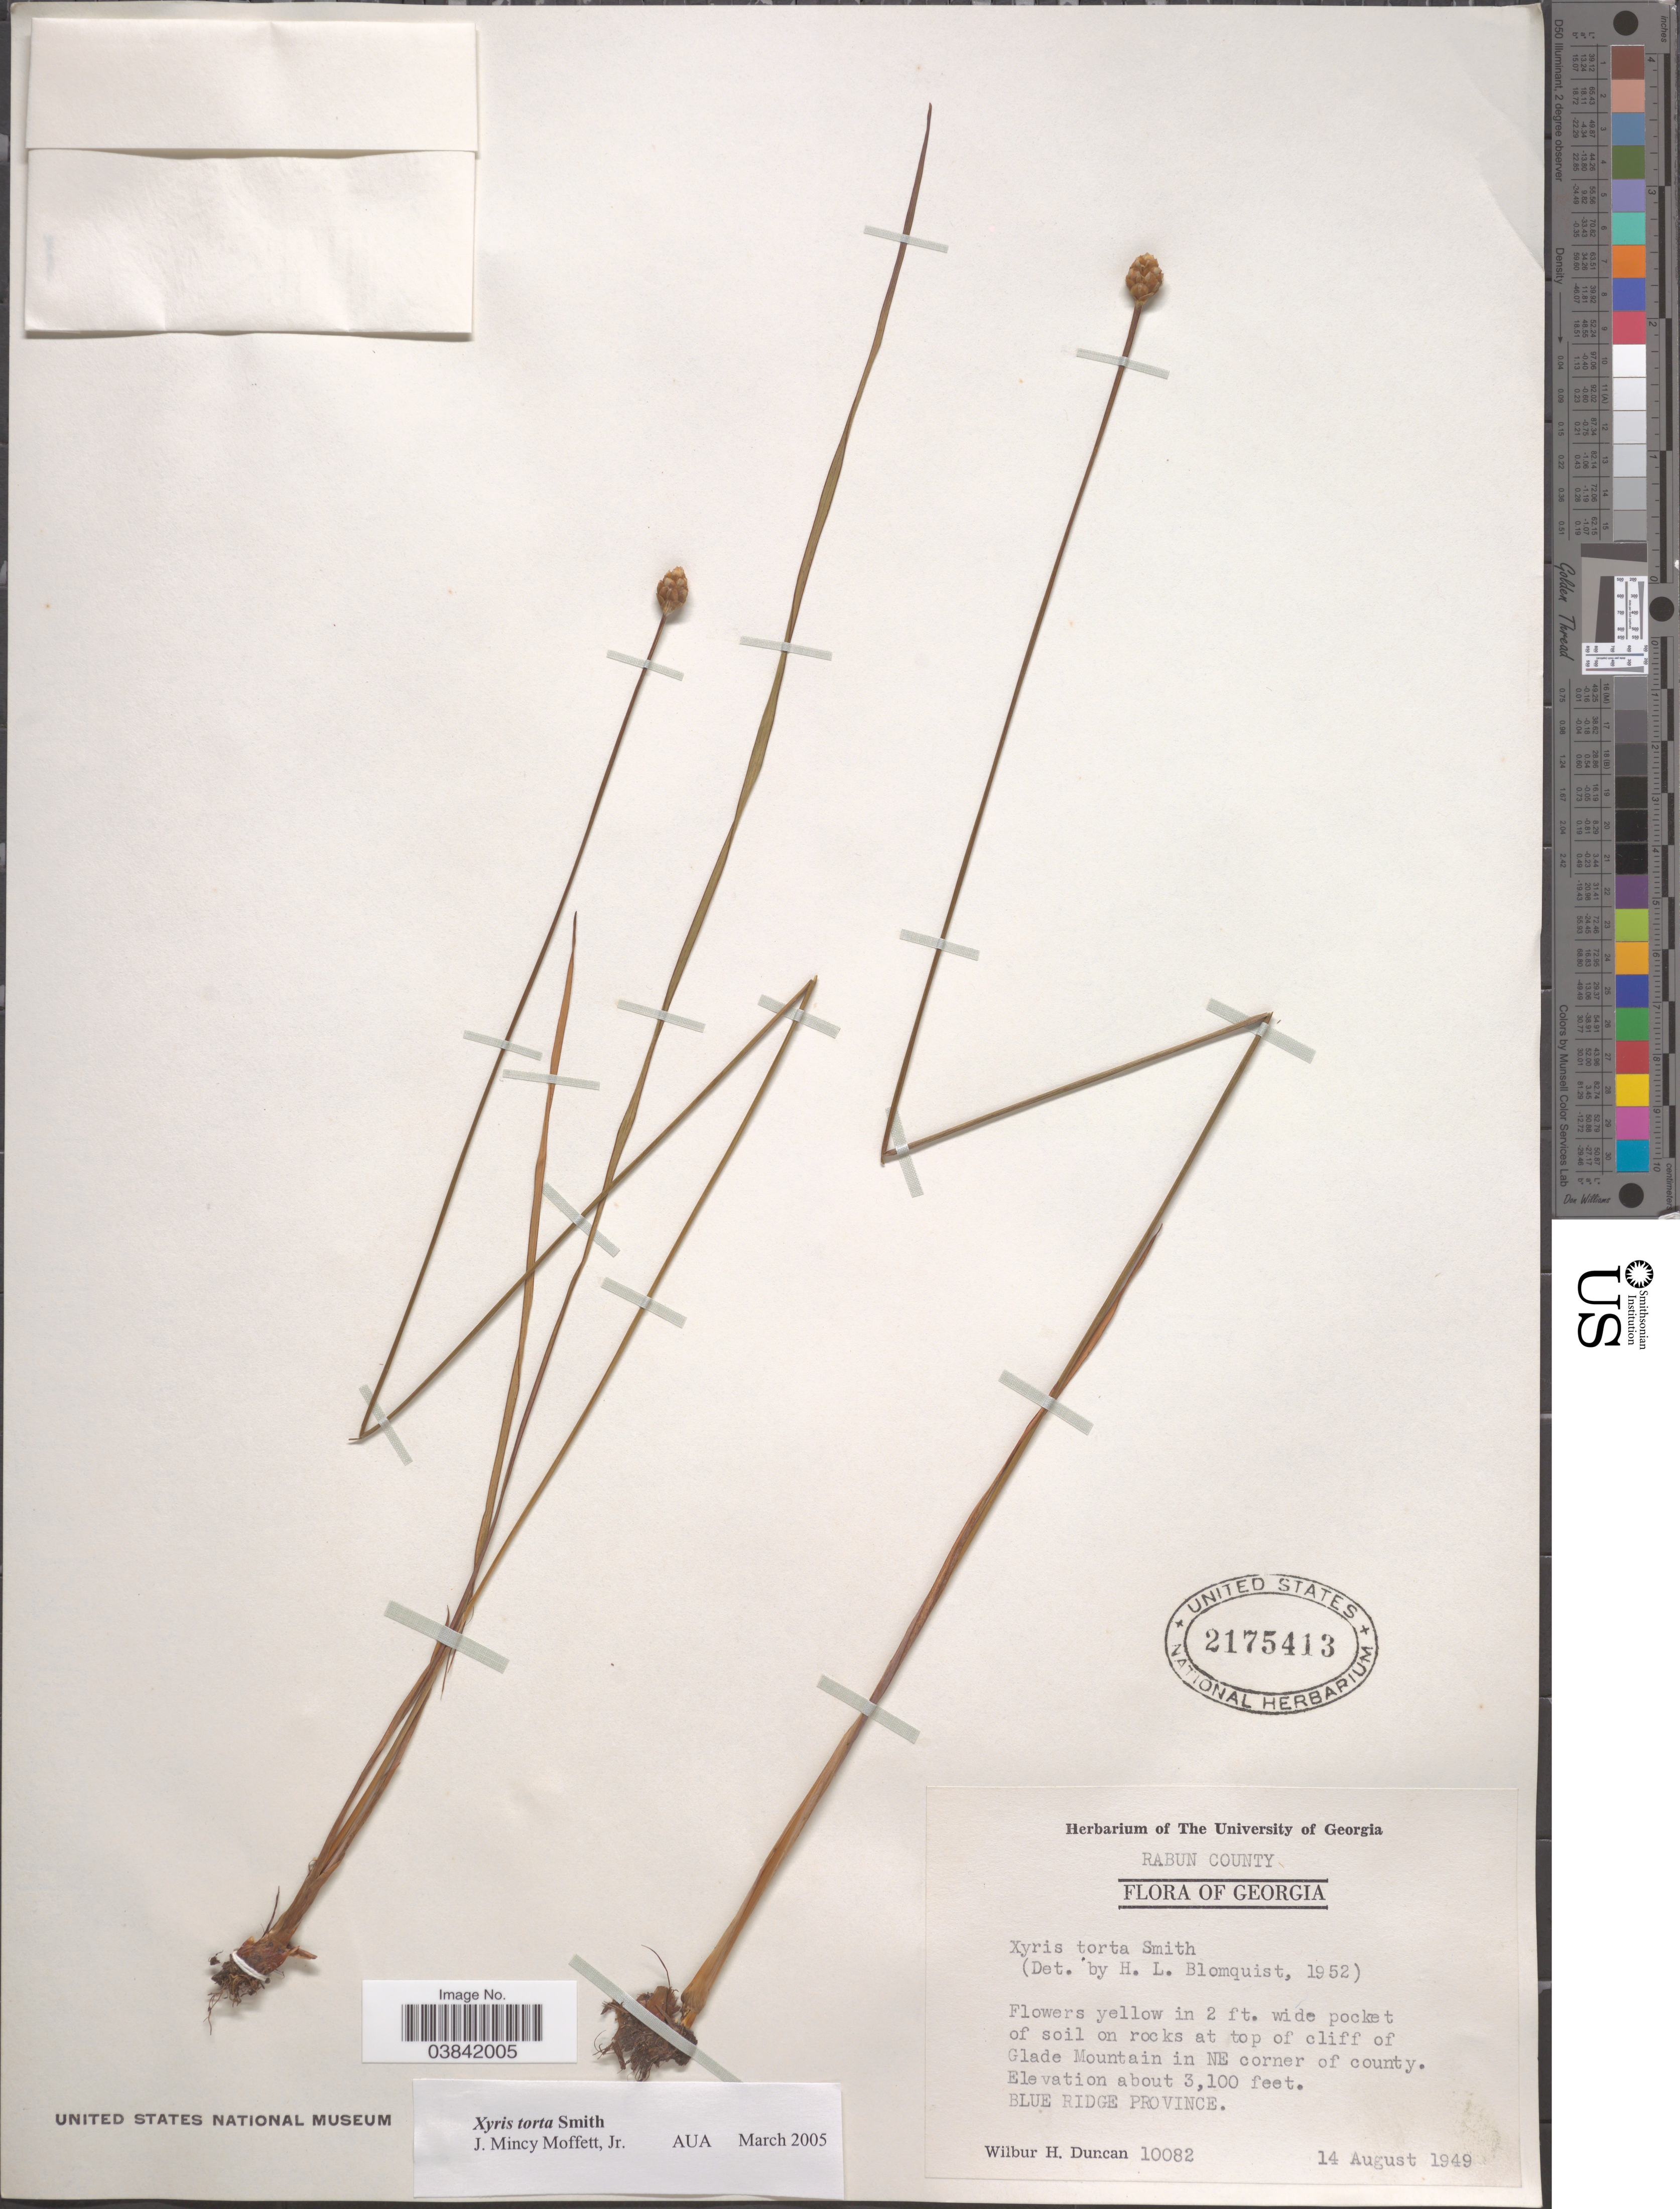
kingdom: Plantae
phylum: Tracheophyta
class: Liliopsida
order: Poales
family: Xyridaceae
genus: Xyris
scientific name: Xyris torta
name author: Sm.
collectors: W. H. Duncan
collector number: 10082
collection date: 1949-08-14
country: United States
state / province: Georgia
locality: Rabun County. On rocks at top of cliff of Glade Mountain in NE corner of county. Blue Ridge Province.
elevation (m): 945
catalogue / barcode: US 2175413